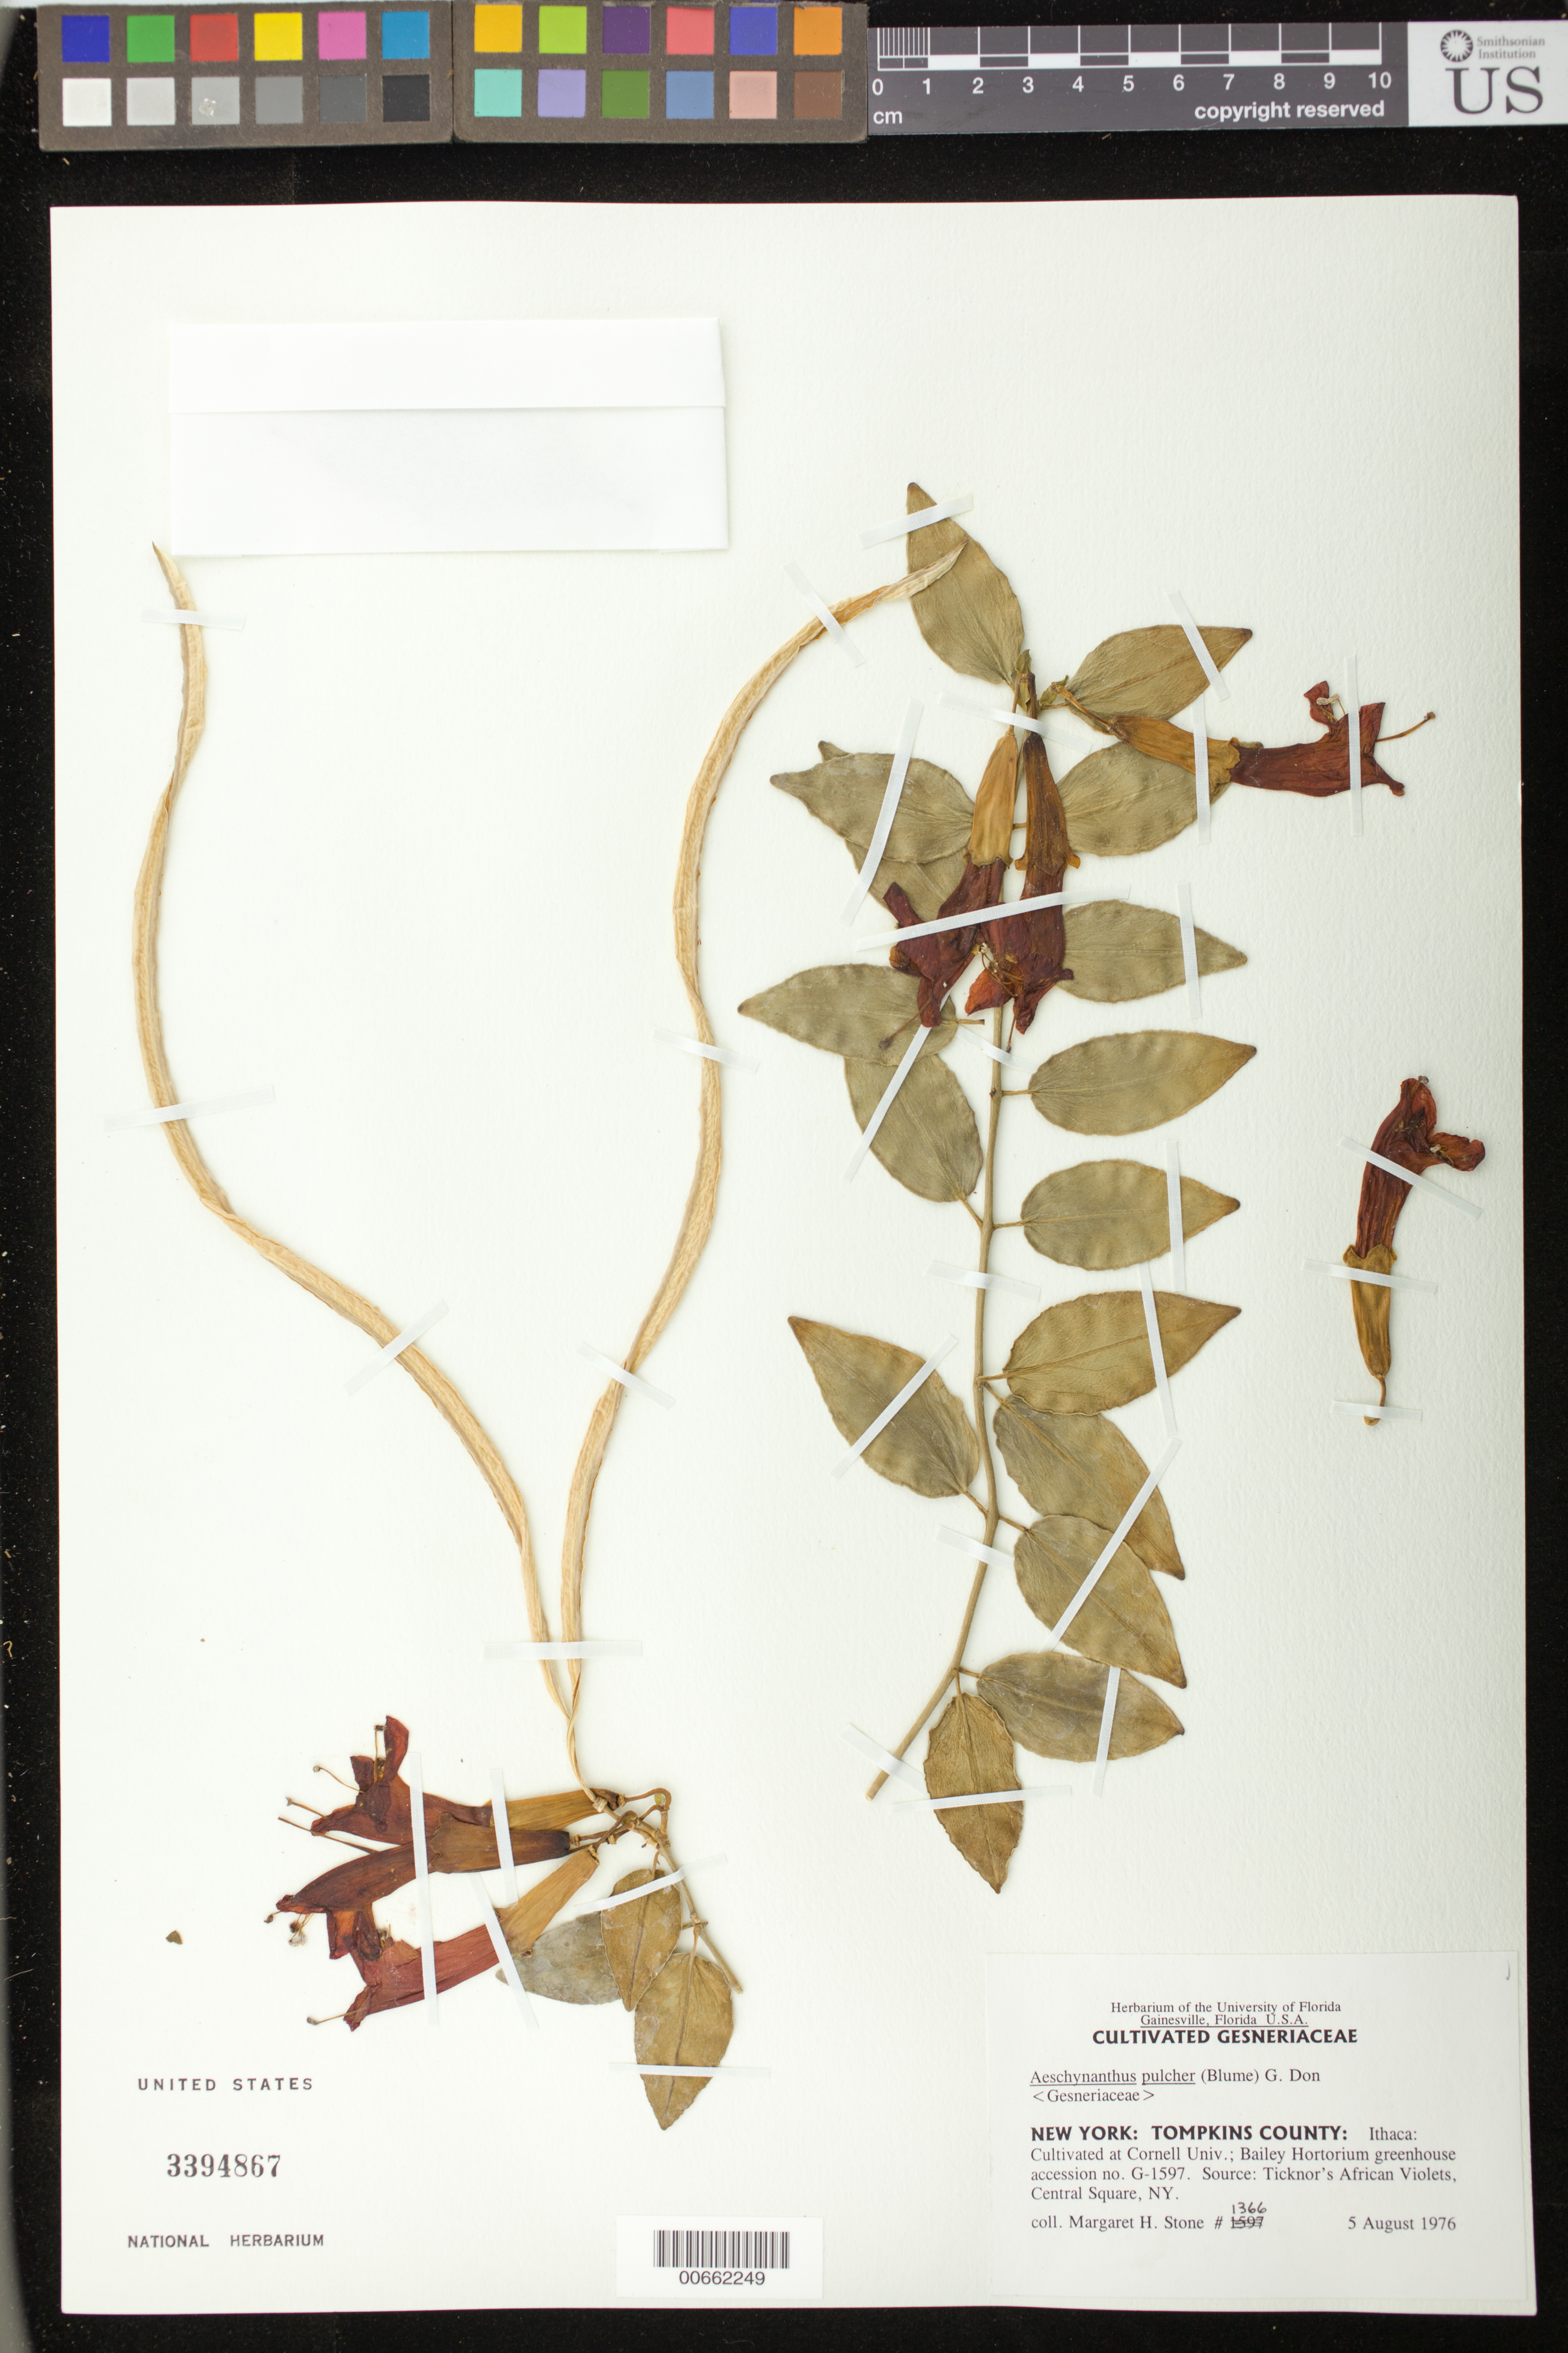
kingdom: Plantae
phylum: Tracheophyta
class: Magnoliopsida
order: Lamiales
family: Gesneriaceae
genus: Aeschynanthus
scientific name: Aeschynanthus pulcher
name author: (Blume) G. Don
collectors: M. Stone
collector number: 1366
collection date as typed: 05 Aug 1976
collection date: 1976-08-05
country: United States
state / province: New York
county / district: Tompkins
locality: New York: Tompkins County: Ithaca [New York]: Cultivated at Cornell University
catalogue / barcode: US 3394867